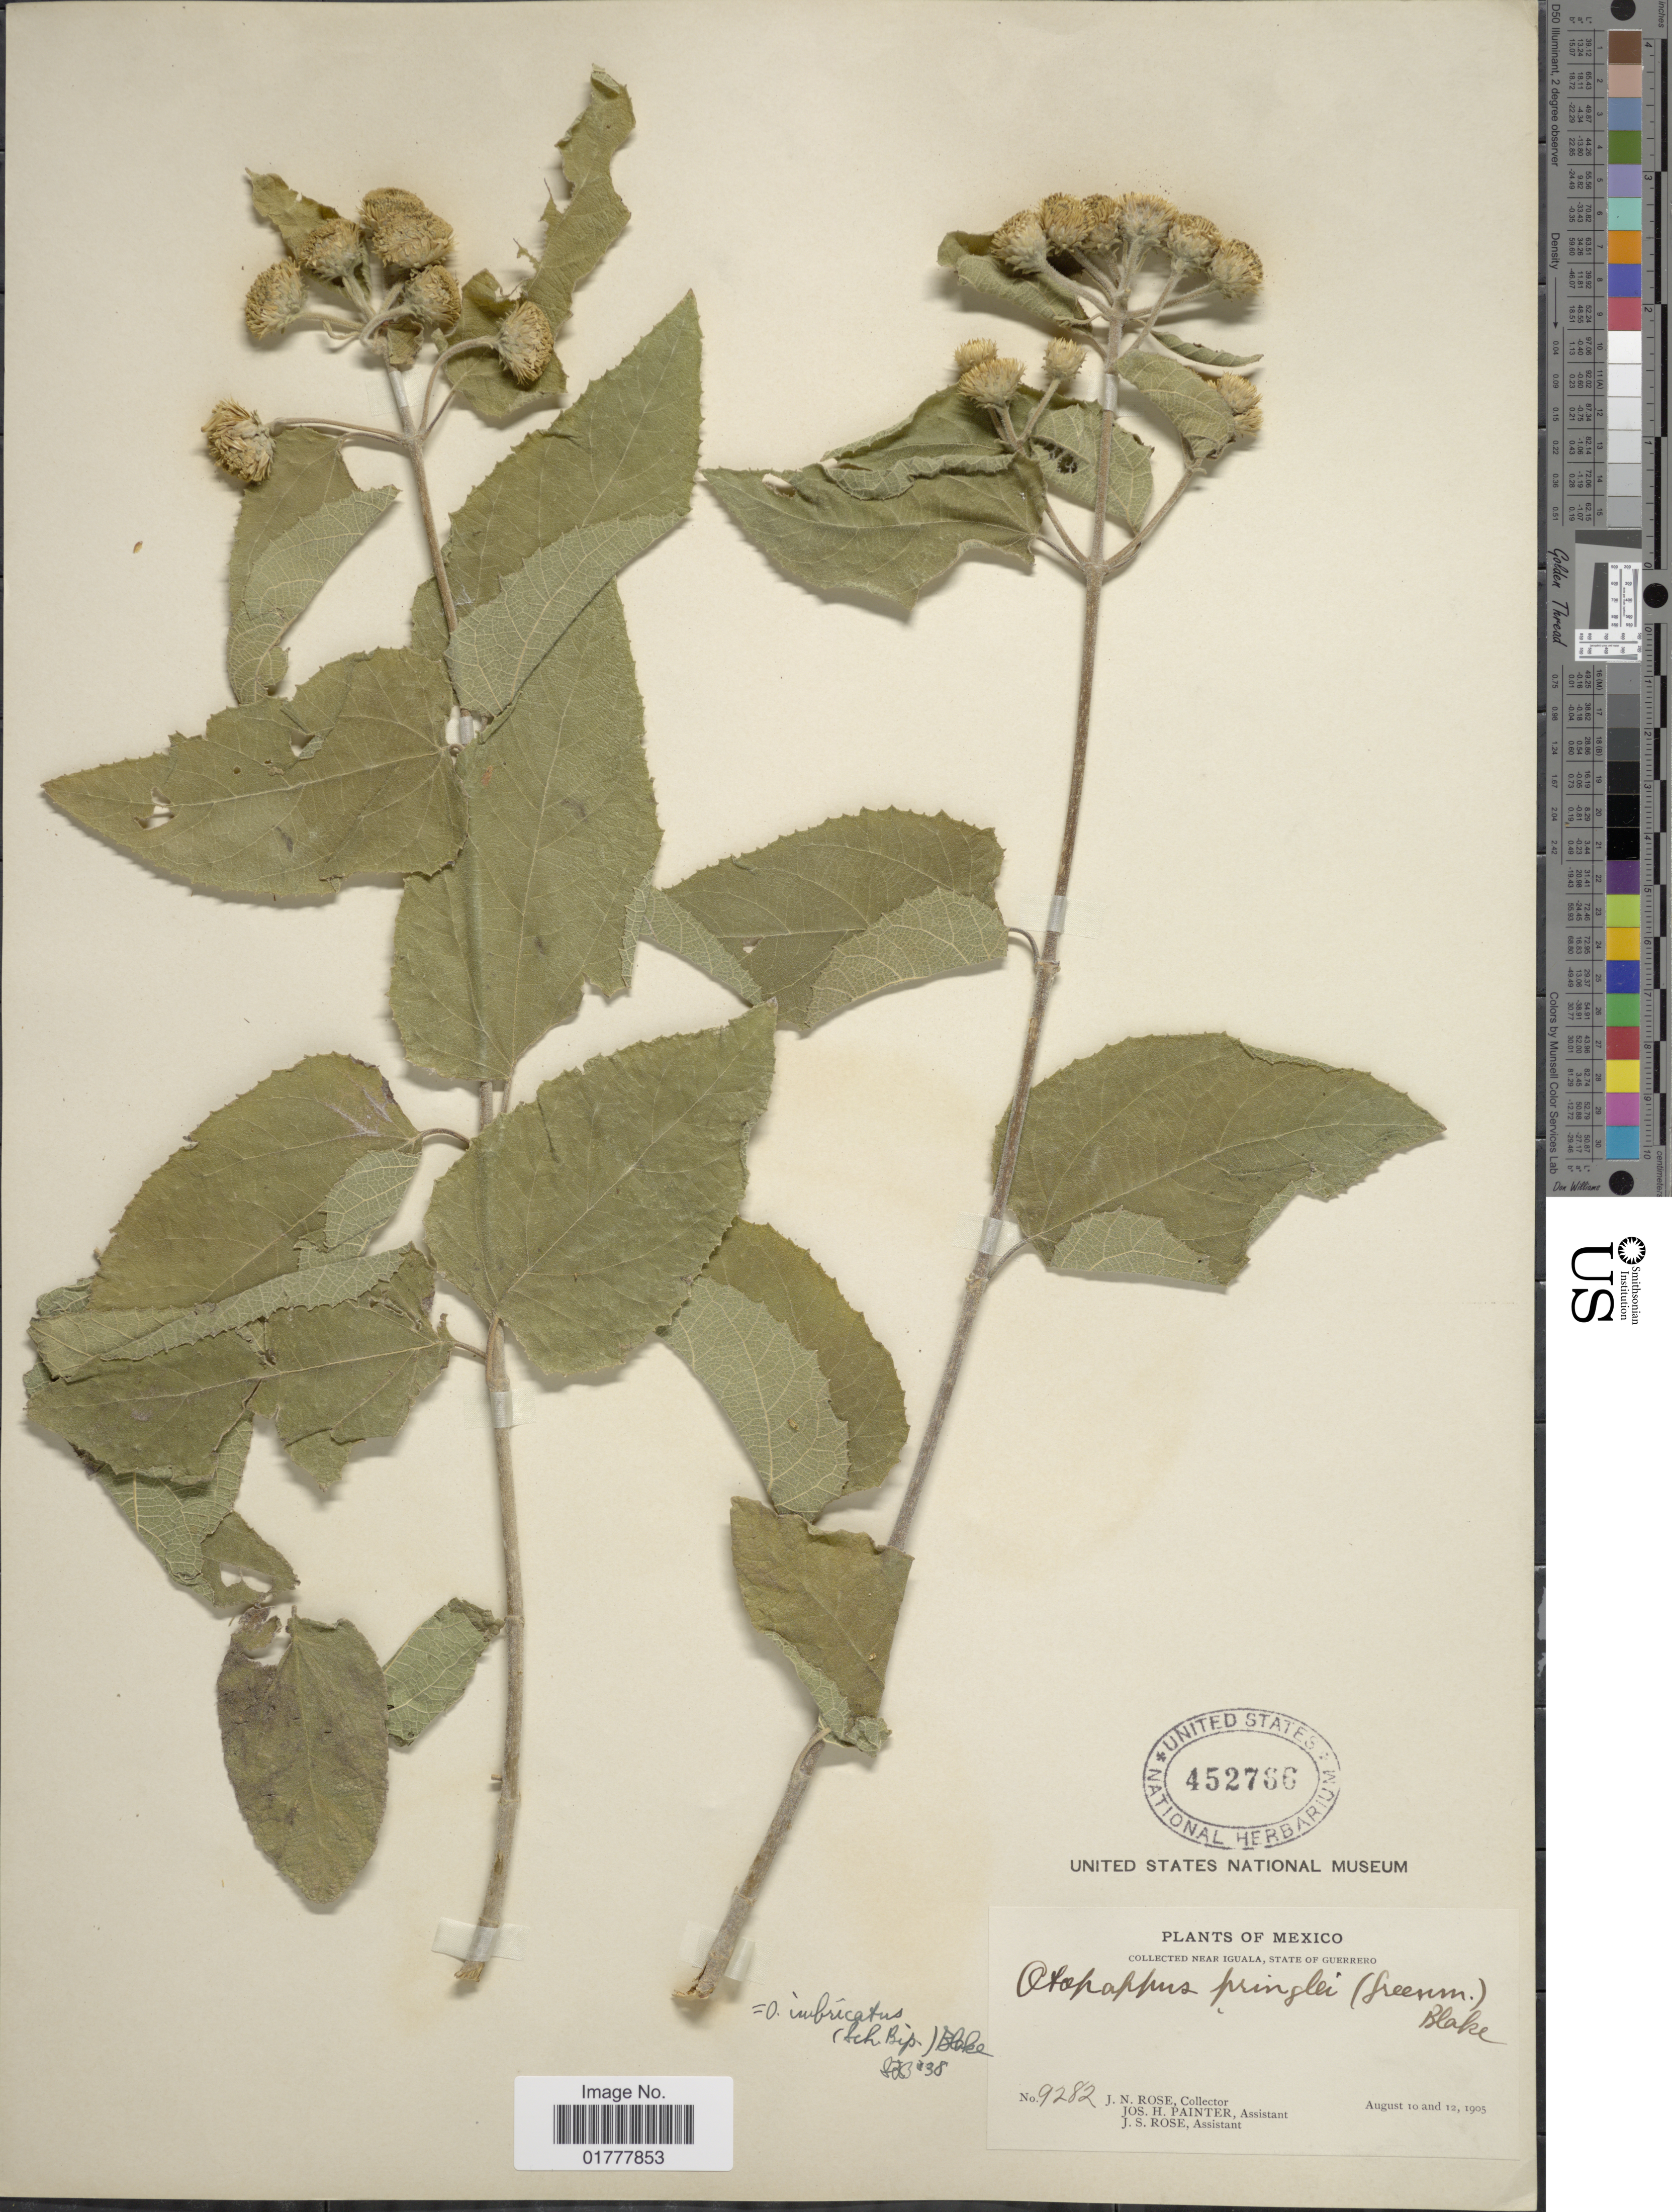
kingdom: Plantae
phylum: Tracheophyta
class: Magnoliopsida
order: Asterales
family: Asteraceae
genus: Otopappus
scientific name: Otopappus imbricatus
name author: (Sch. Bip.) S.F. Blake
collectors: J. N. Rose, J. H. Painter & J. S. Rose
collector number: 9282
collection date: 1905-08-01/1905-08-12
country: Mexico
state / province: Guerrero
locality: Near Iguala, State of Guerrero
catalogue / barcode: US 452766